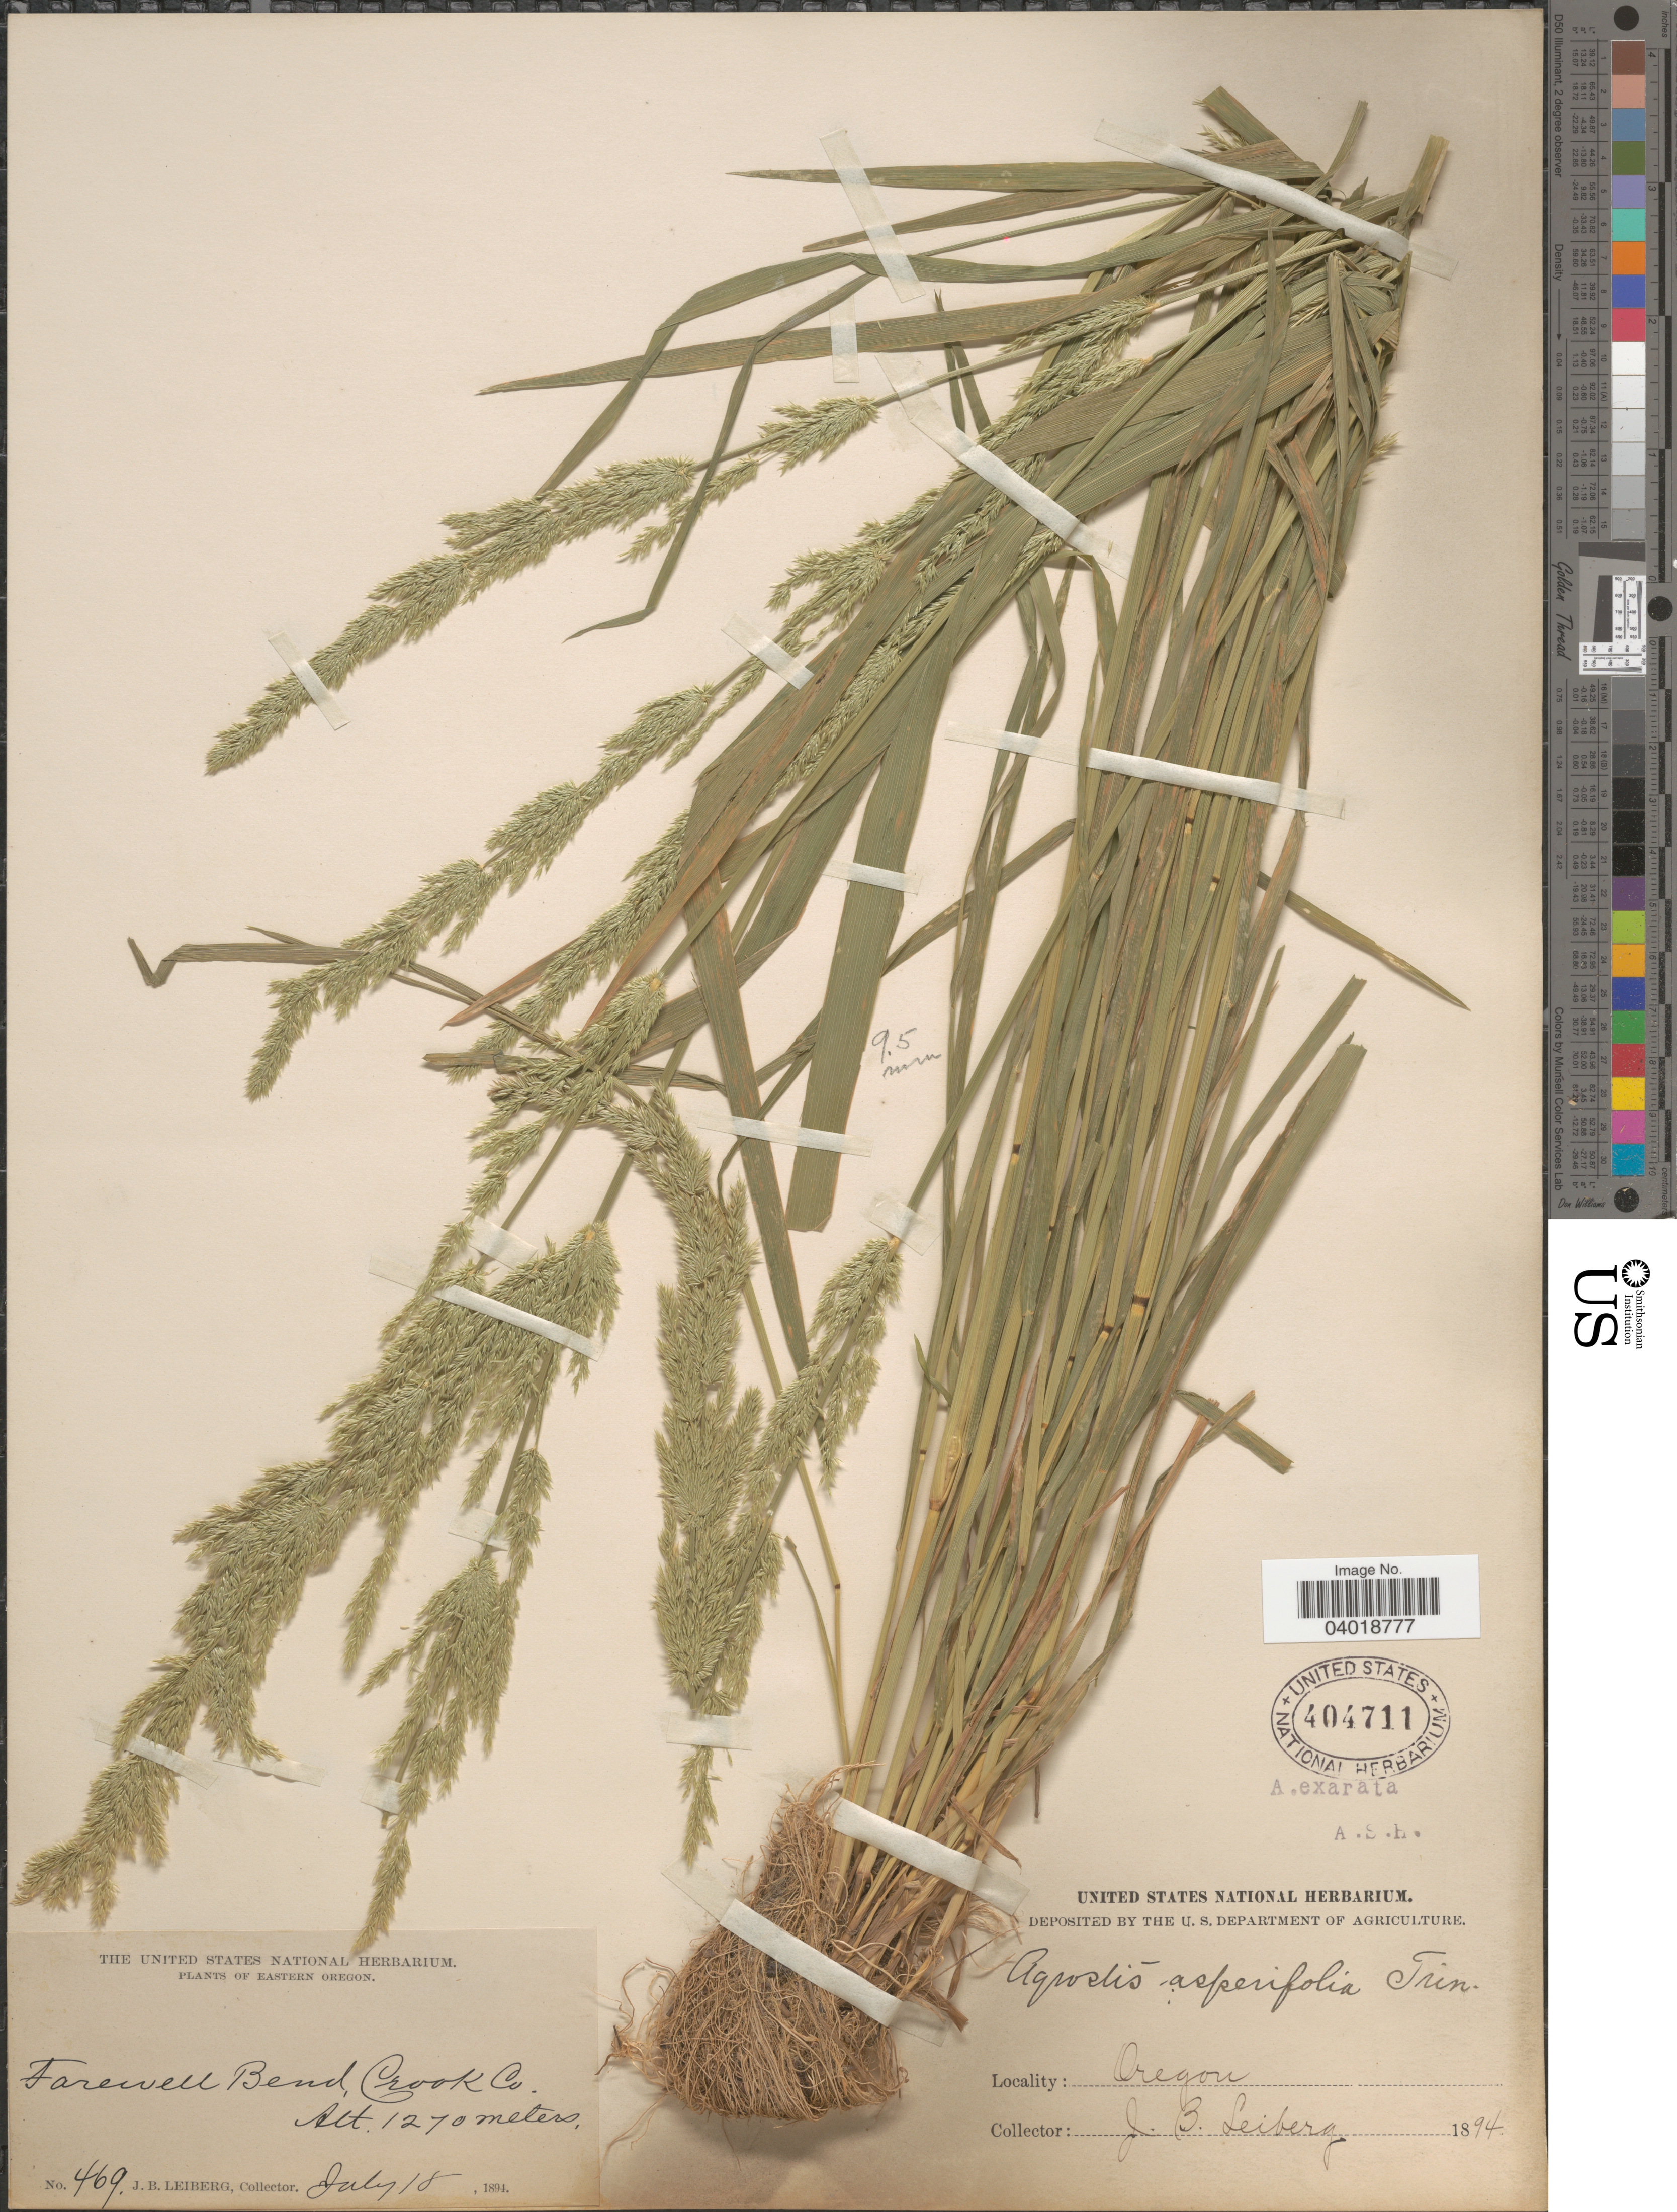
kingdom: Plantae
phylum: Tracheophyta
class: Liliopsida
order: Poales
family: Poaceae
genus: Agrostis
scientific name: Agrostis exarata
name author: Trin.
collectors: J. B. Leiberg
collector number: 469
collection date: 1894-07-18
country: United States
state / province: Oregon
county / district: Crook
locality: Eastern Oregon. Farewell Bend, Crook Co.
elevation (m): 1270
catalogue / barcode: US 404711